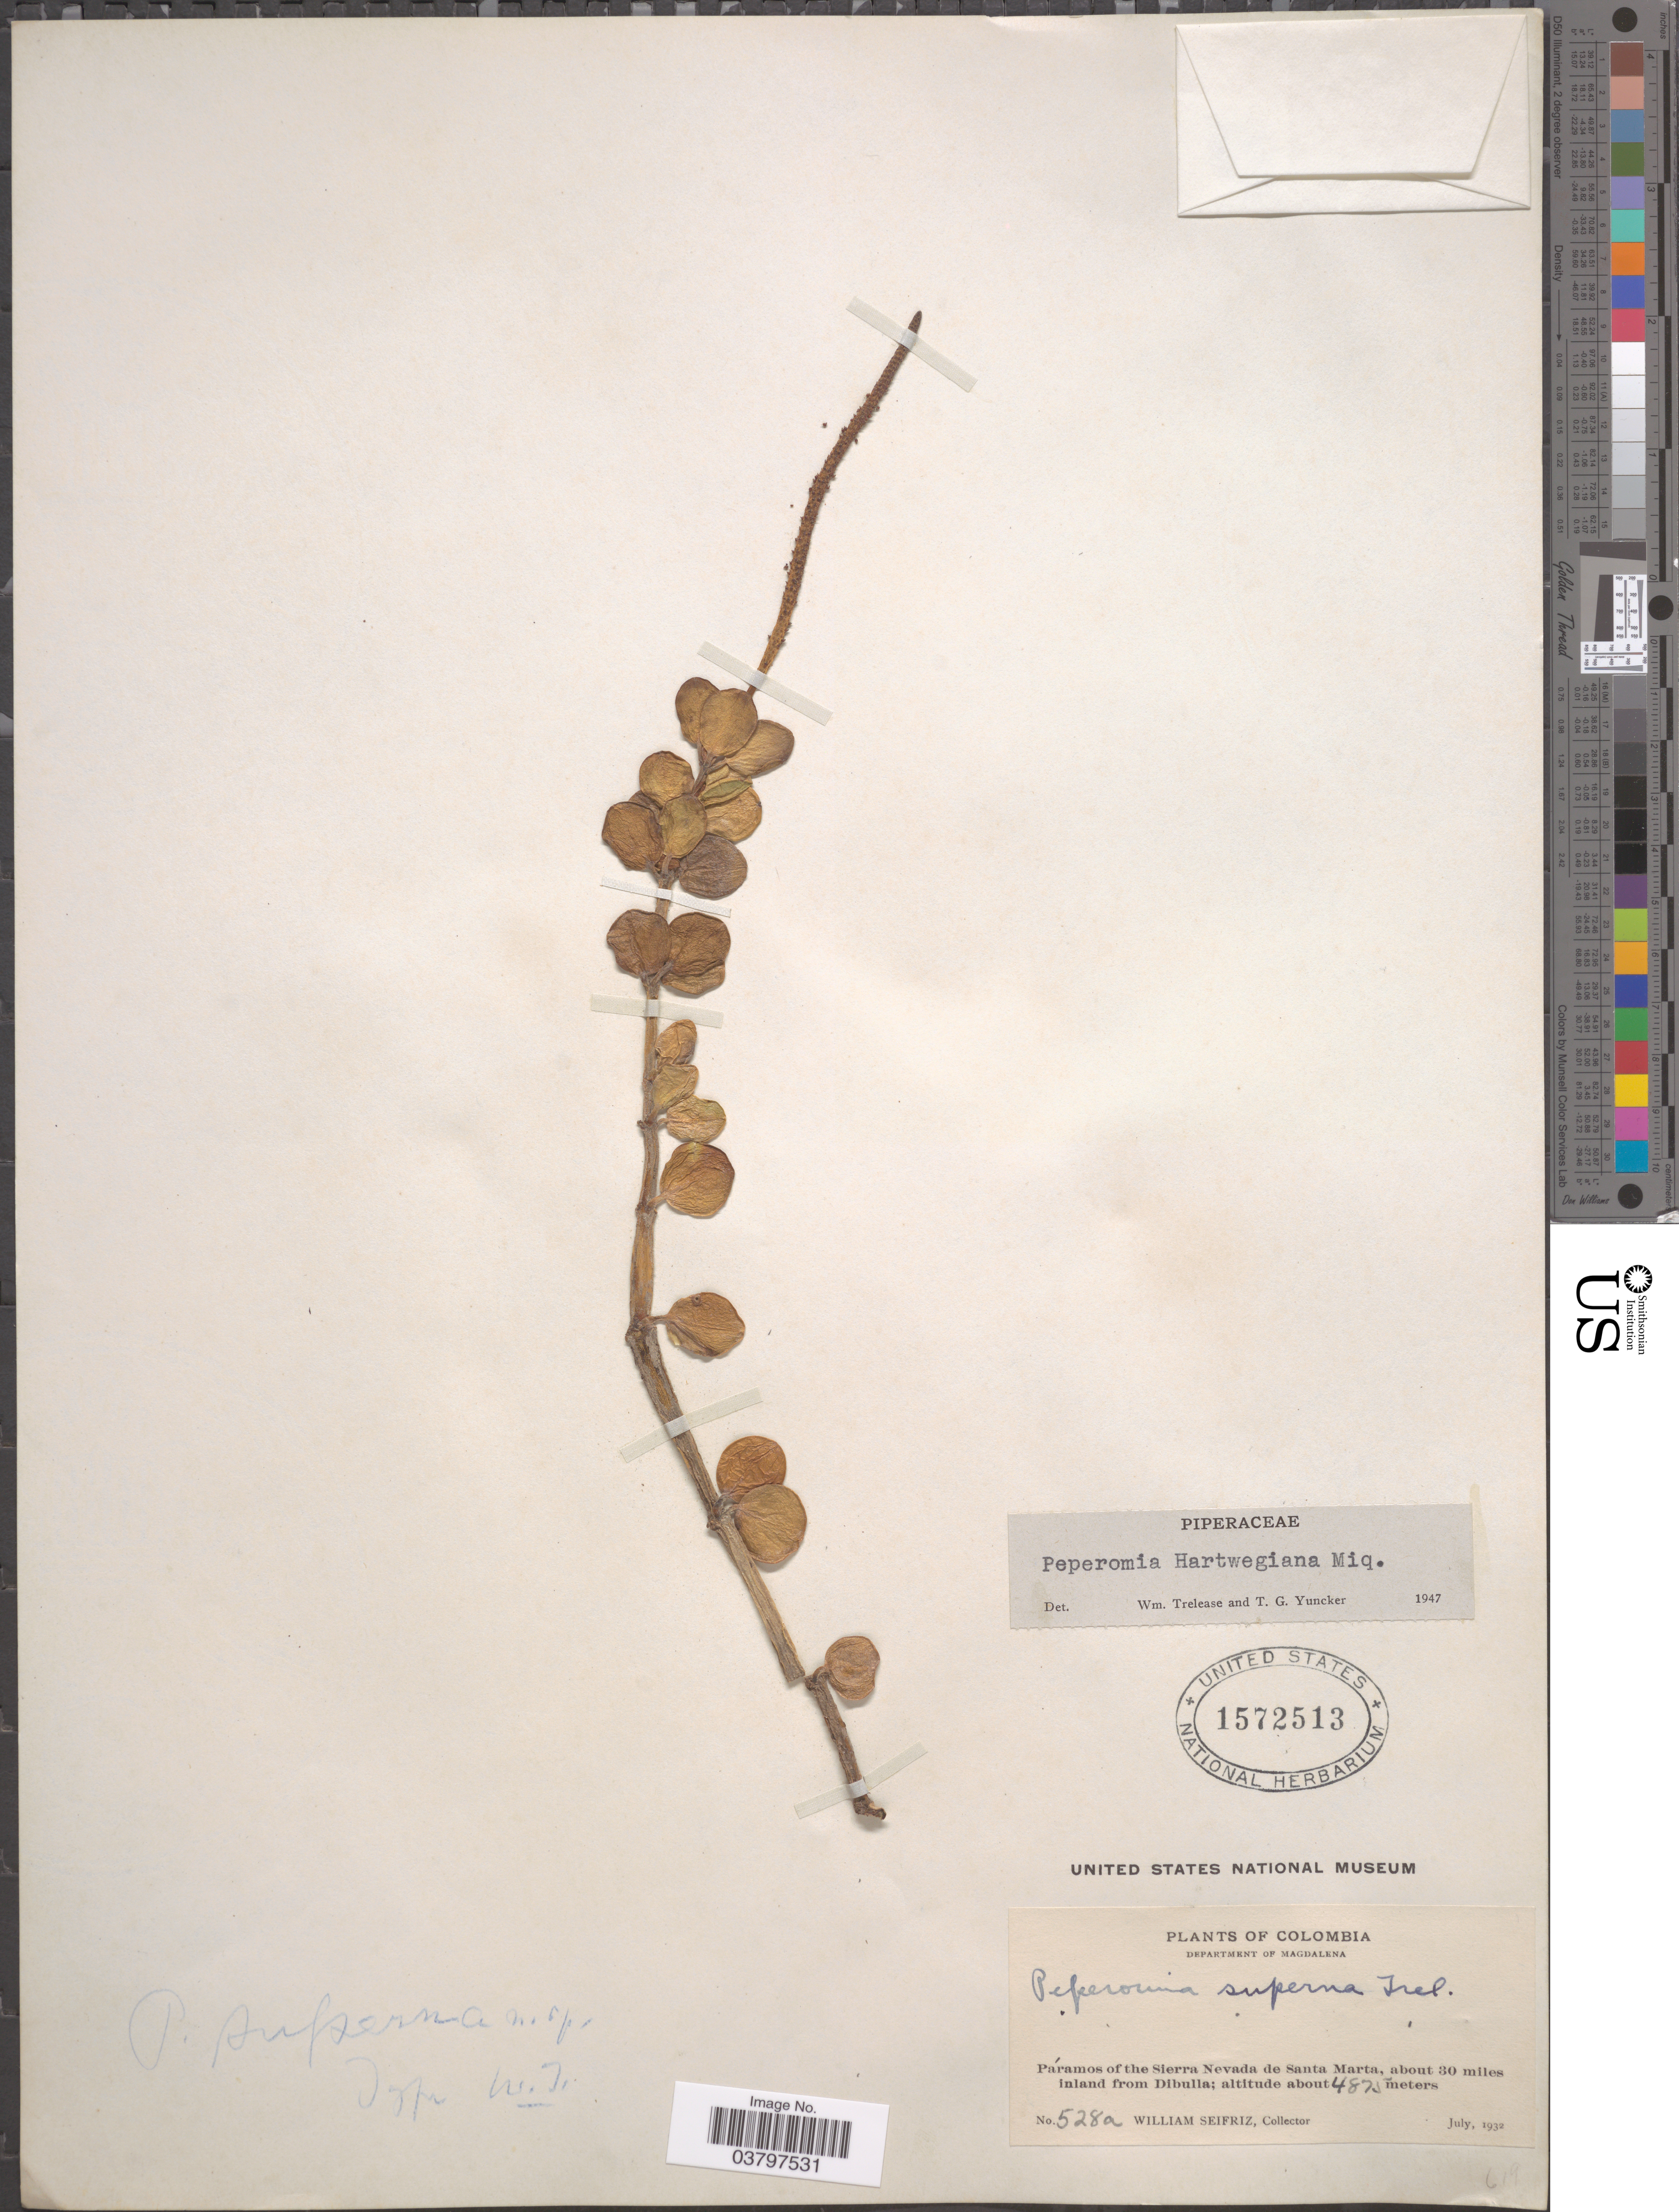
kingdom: Plantae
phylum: Tracheophyta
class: Magnoliopsida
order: Piperales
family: Piperaceae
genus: Peperomia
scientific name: Peperomia hartwegiana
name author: Miq.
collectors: W. Seifriz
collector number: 528a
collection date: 1932-07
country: Colombia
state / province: Magdalena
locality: Department of Magdalena. Páramos of the Sierra Nevada de Santa Marta, about 30 miles inland from Dibulla.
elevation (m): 4875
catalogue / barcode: US 1572513